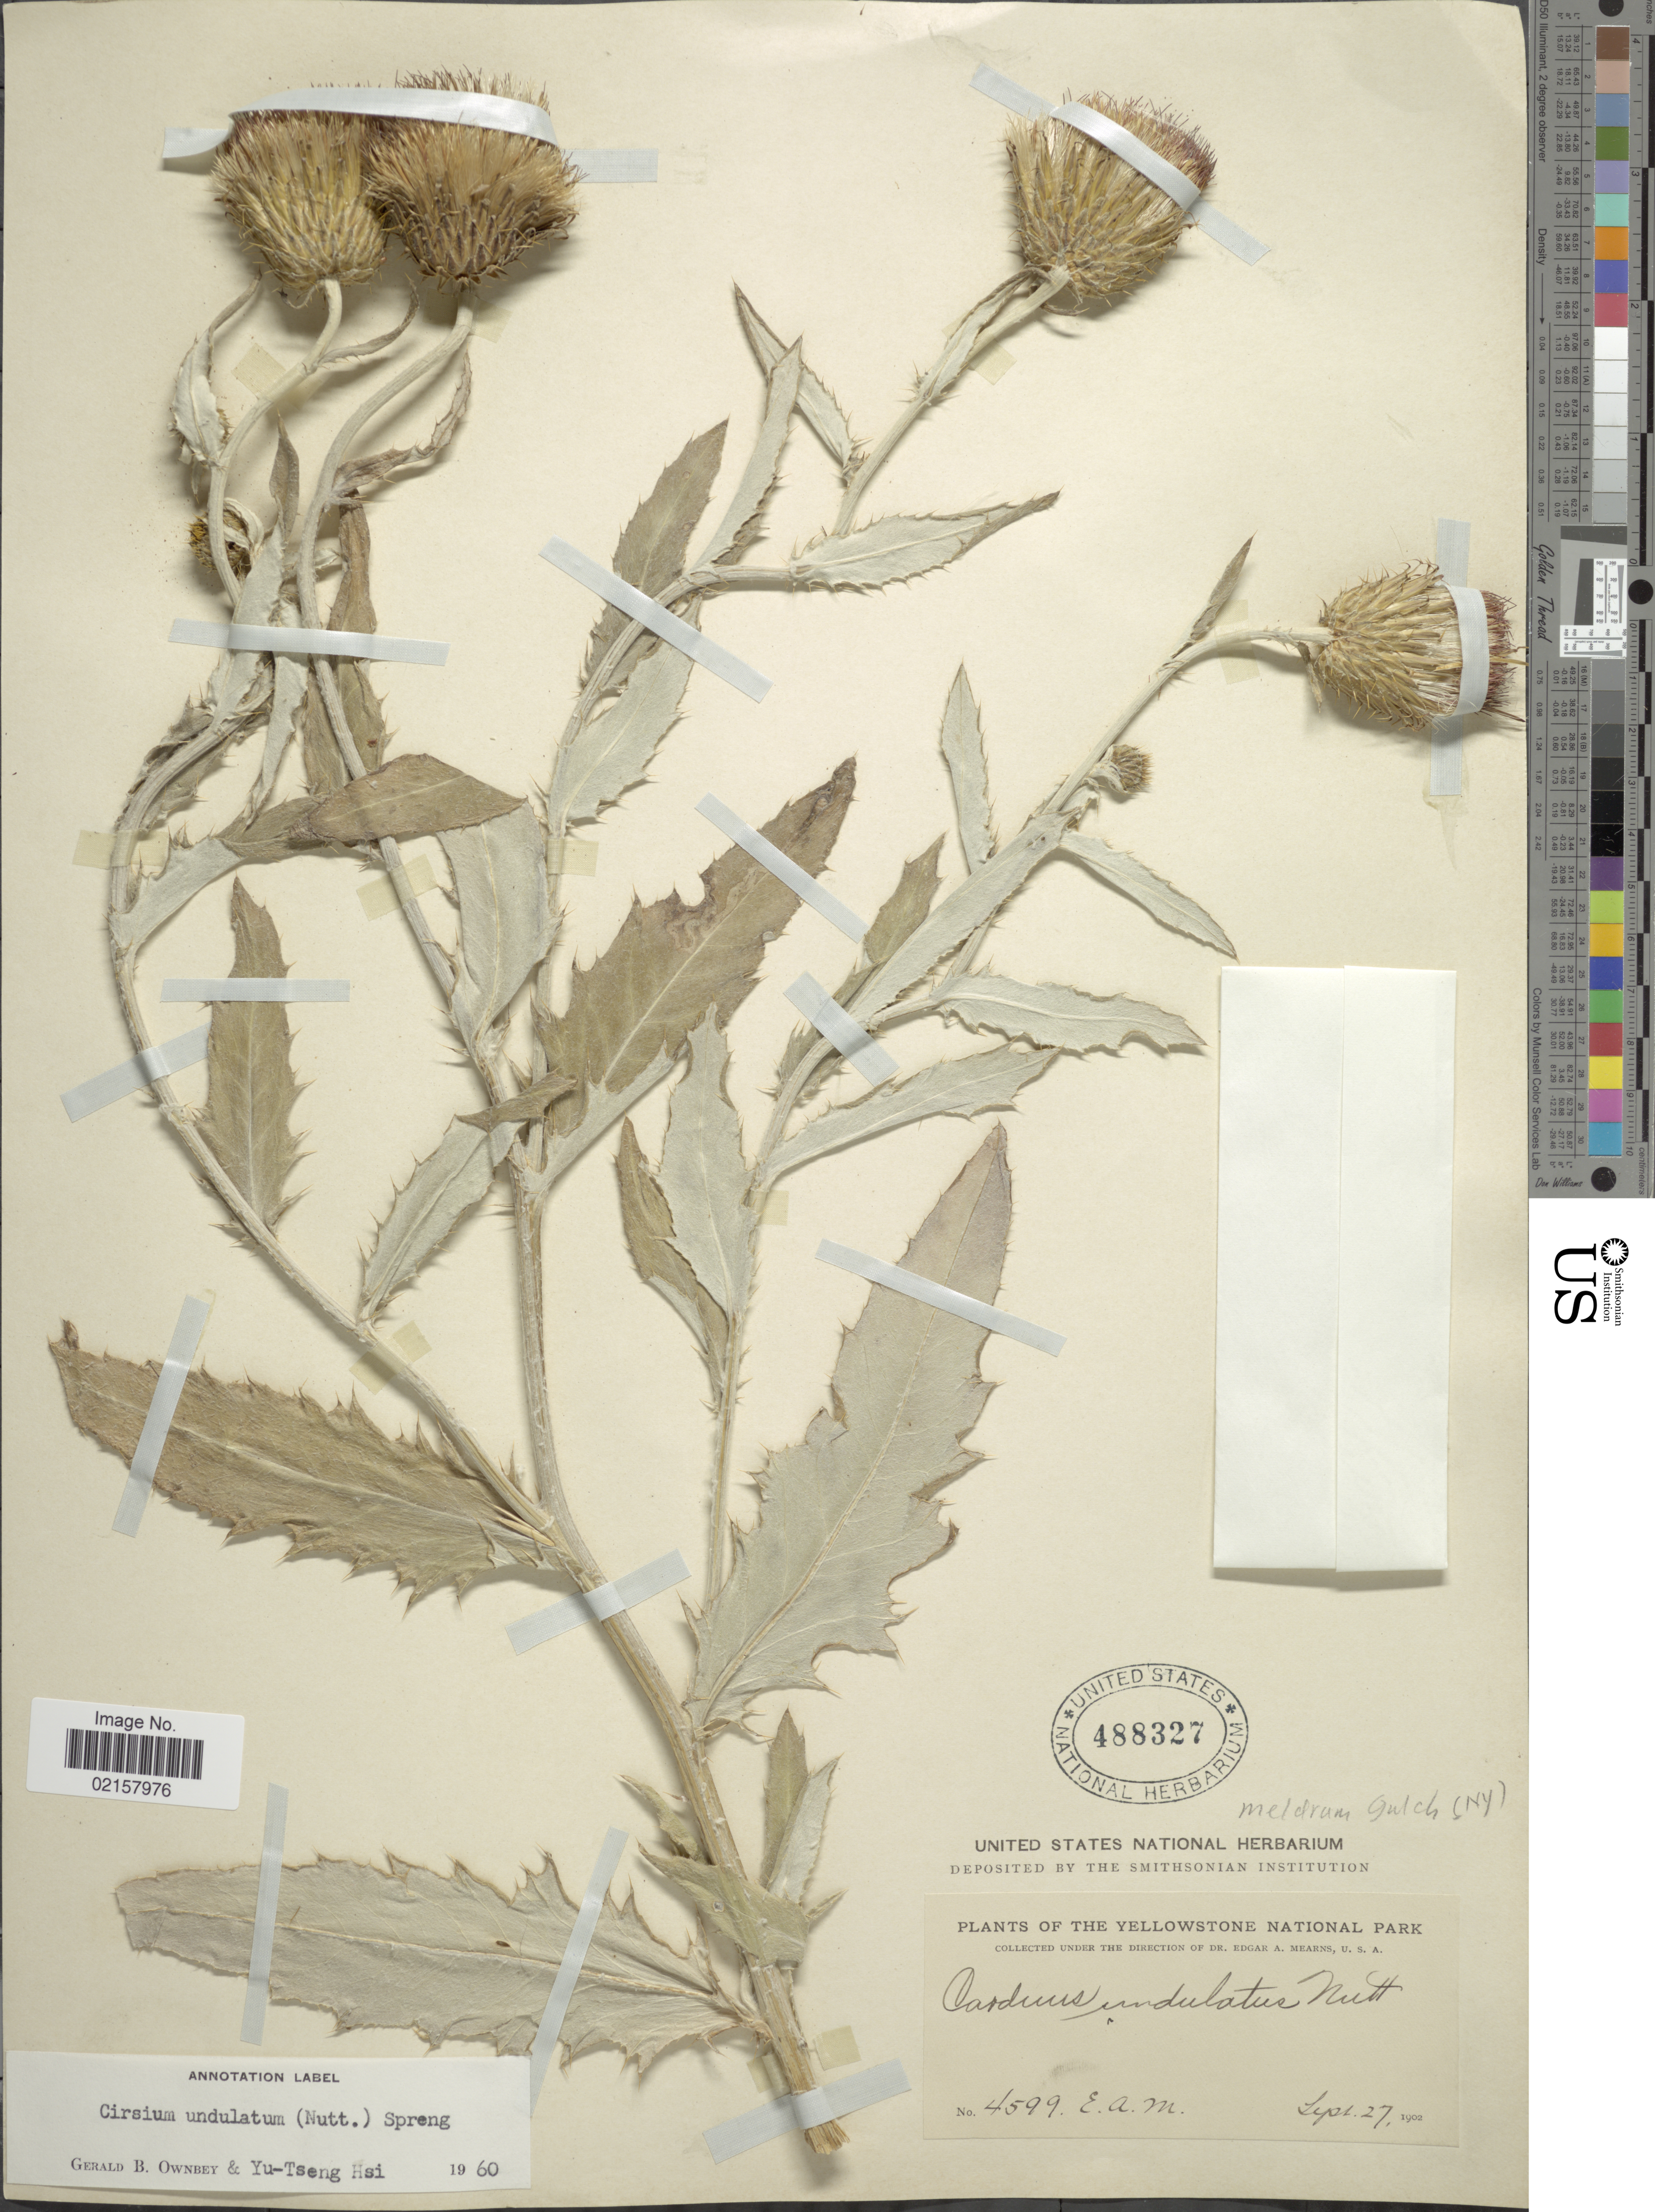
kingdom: Plantae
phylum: Tracheophyta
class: Magnoliopsida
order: Asterales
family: Asteraceae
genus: Cirsium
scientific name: Cirsium undulatum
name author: (Nutt.) Spreng.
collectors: E. A. Mearns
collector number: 4599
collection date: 1902-09-27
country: United States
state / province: Wyoming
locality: Yellowstone National Park, Medrum Gulch (NY).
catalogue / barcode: US 488327